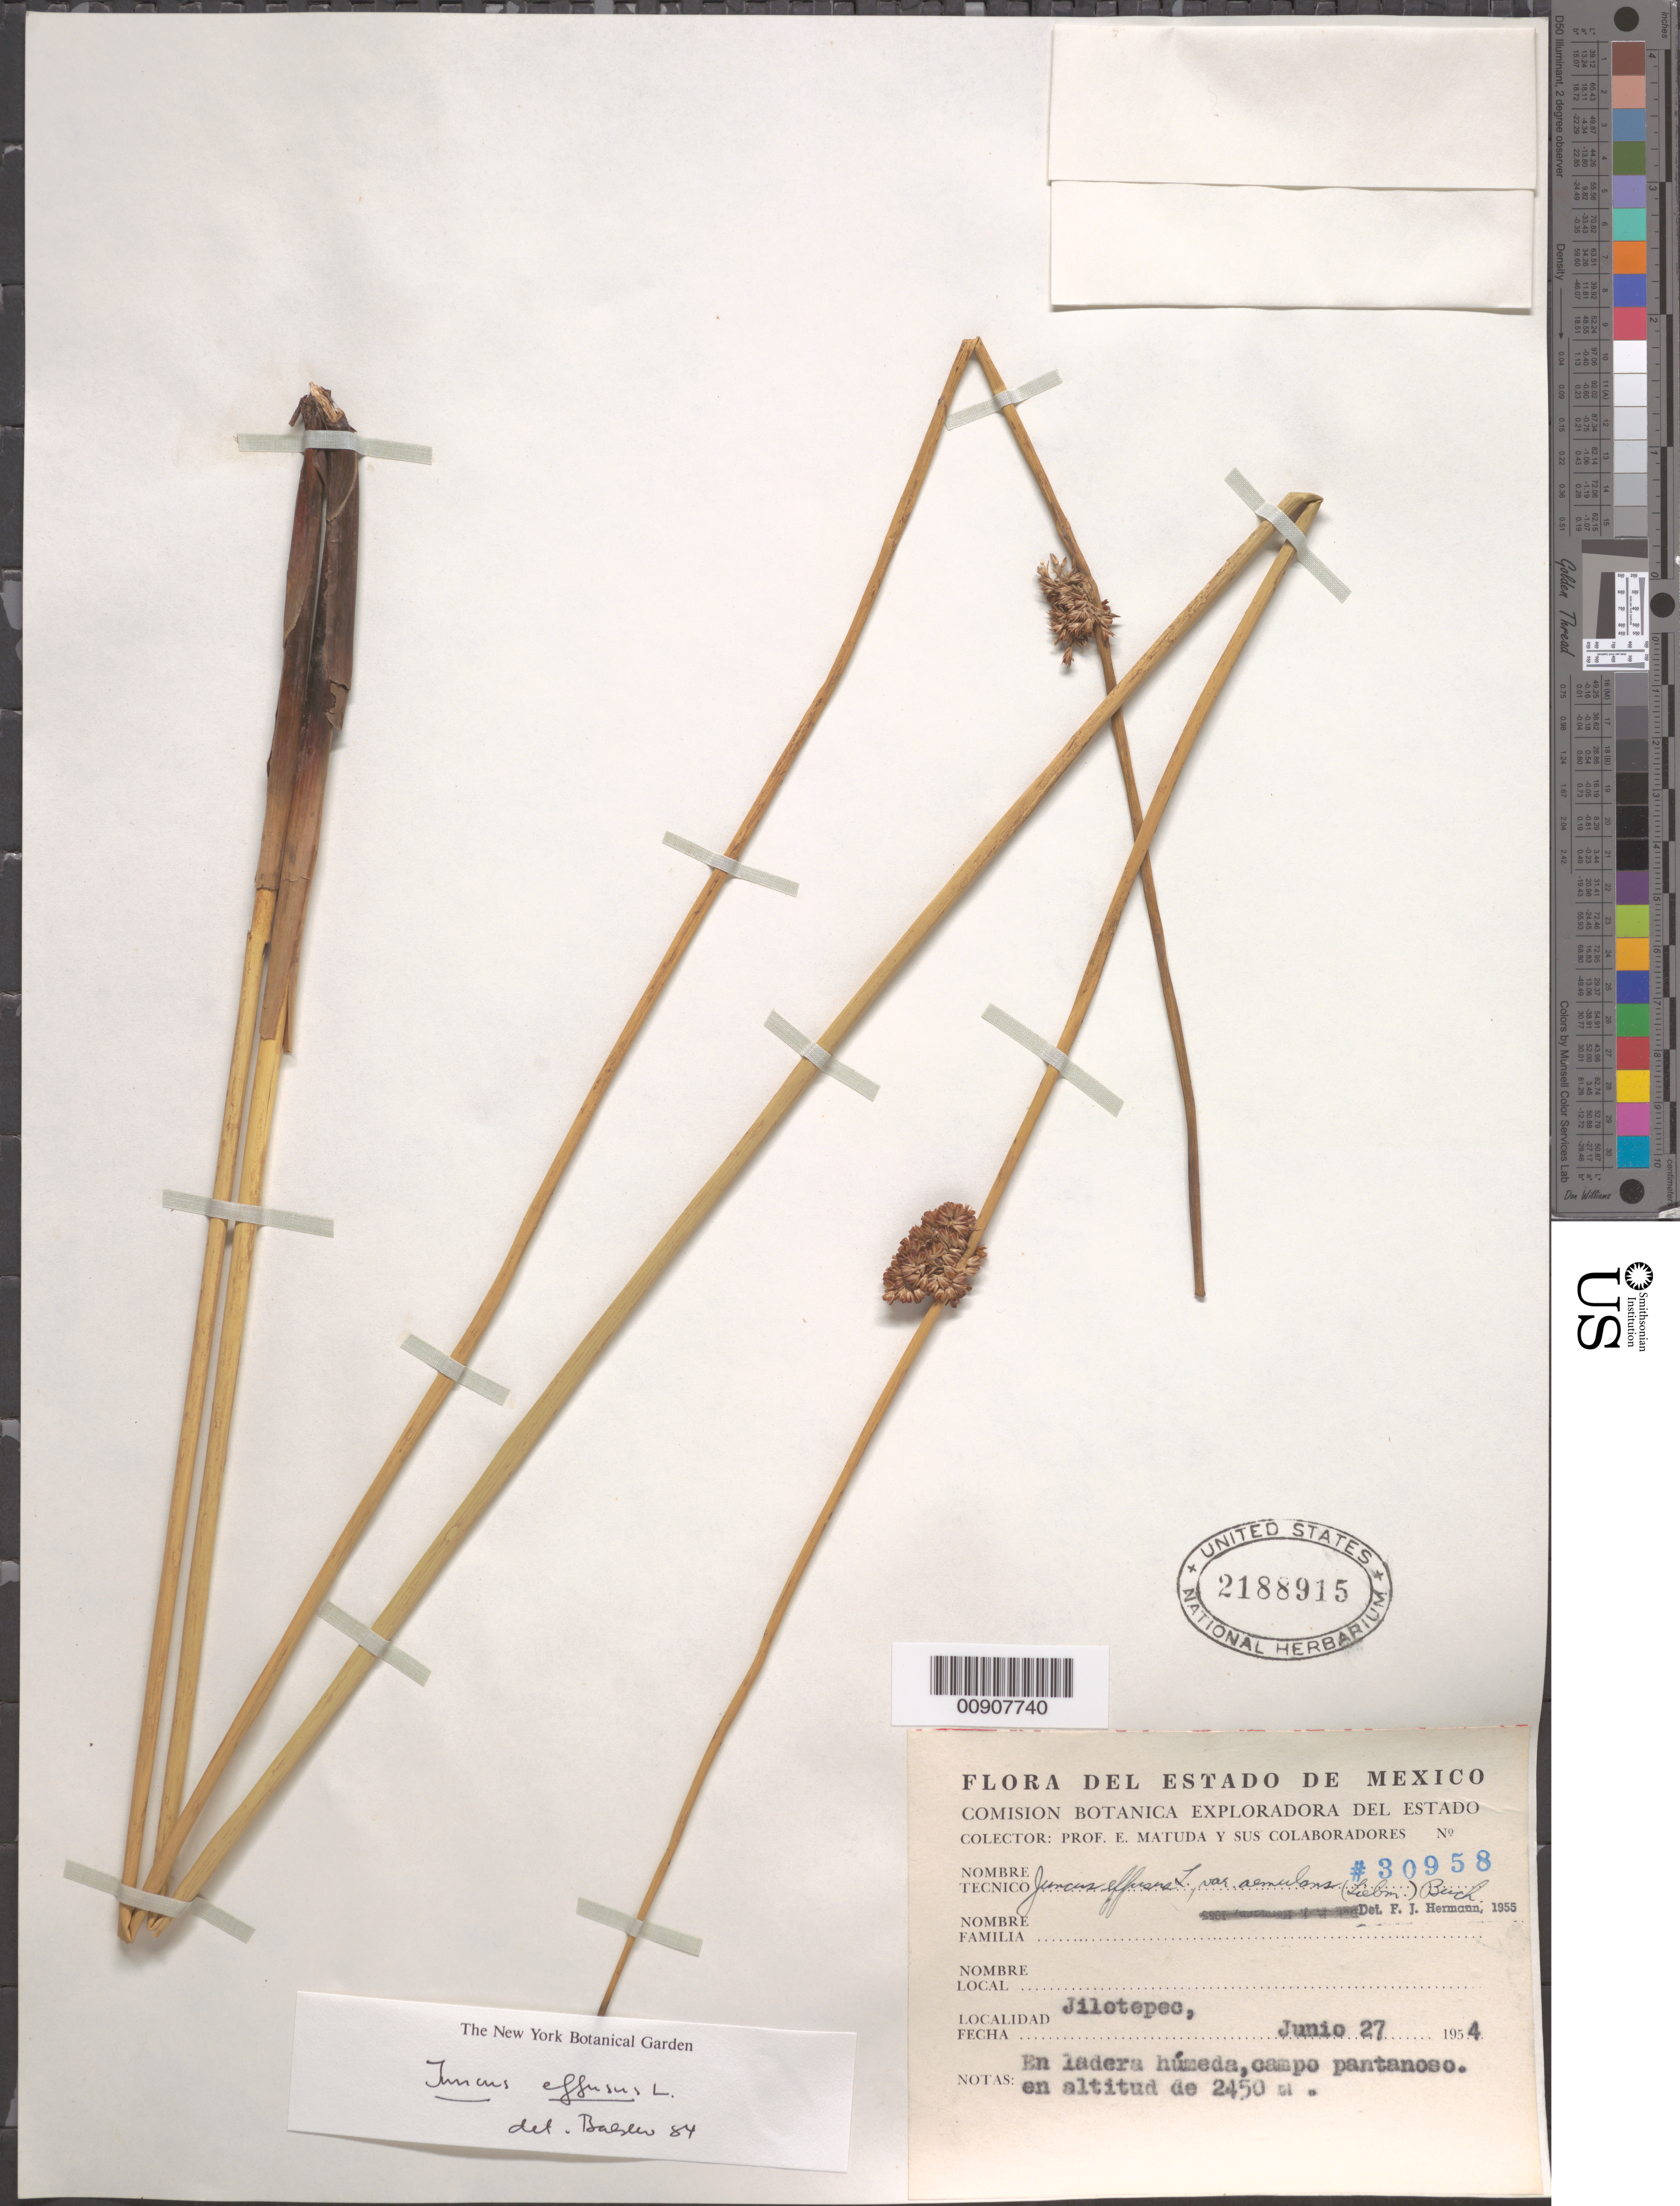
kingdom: Plantae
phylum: Tracheophyta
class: Liliopsida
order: Poales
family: Juncaceae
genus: Juncus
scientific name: Juncus effusus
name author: L.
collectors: E. Matuda & et al.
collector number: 30958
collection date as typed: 27 Jun 1954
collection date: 1954-06-27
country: Mexico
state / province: México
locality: Jilotepec, Estado de México.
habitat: En ladera húmeda, campo pantanoso.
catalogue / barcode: US 2188915